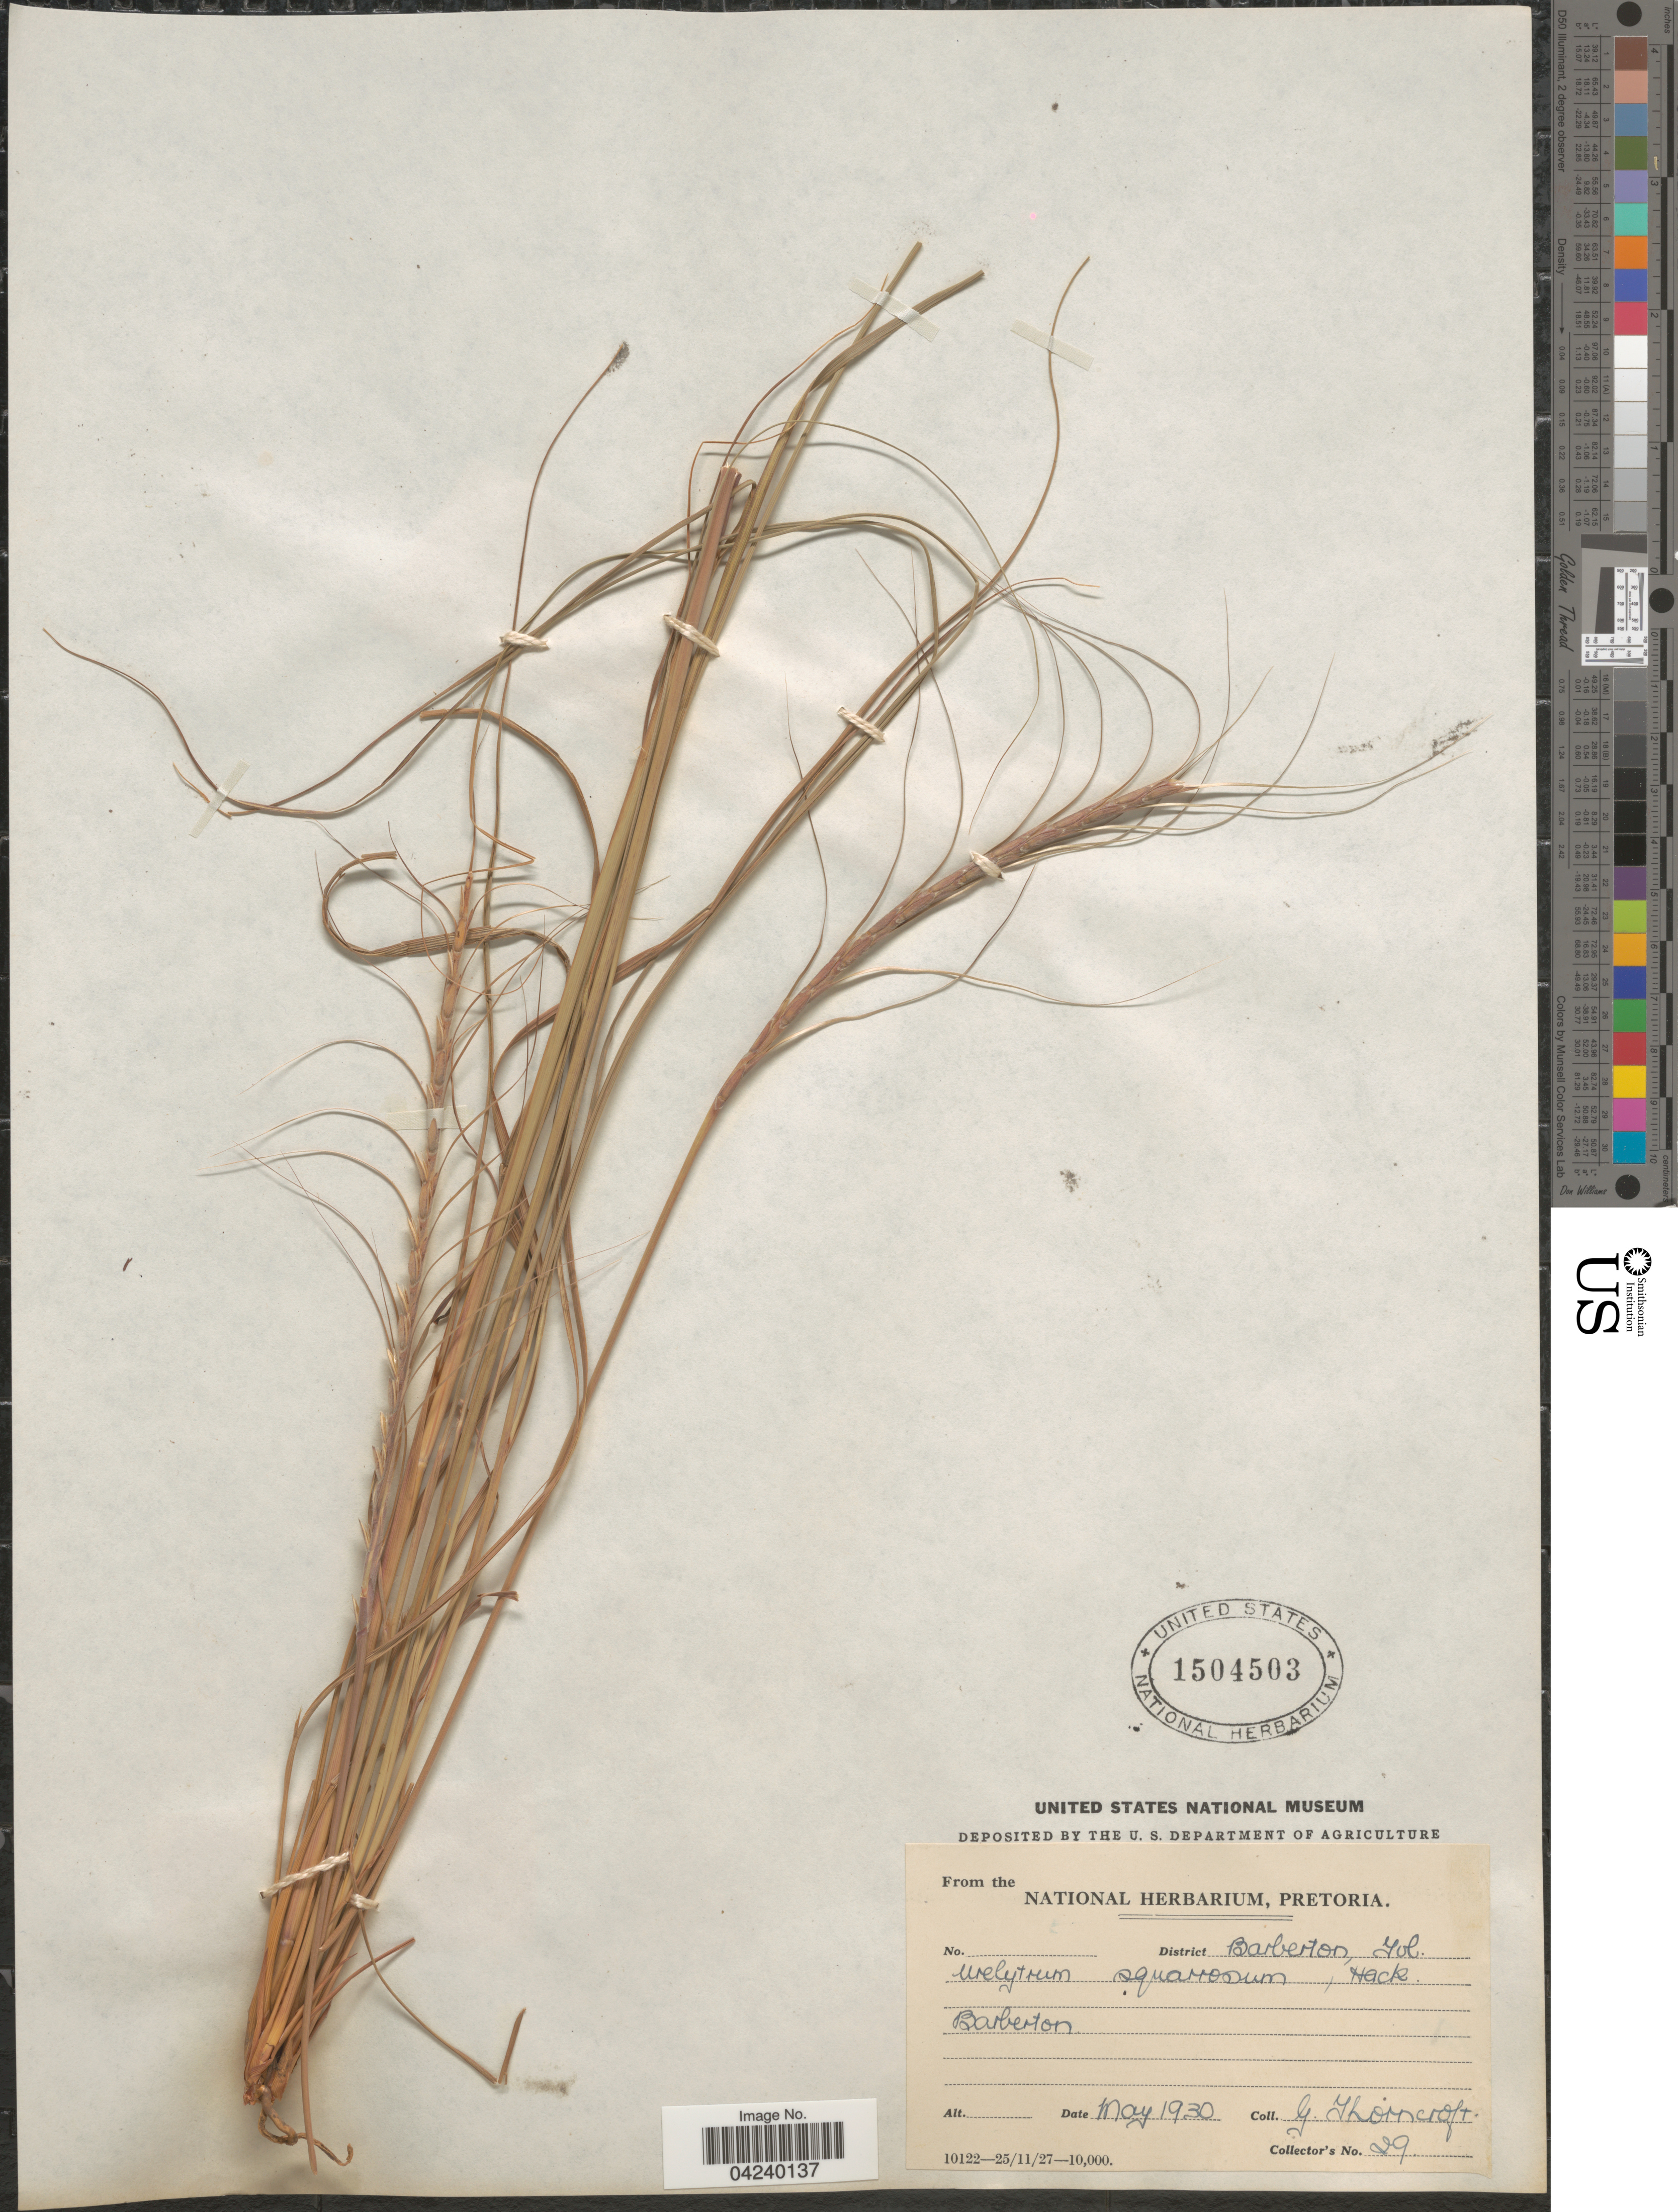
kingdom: Plantae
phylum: Tracheophyta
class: Liliopsida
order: Poales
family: Poaceae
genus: Urelytrum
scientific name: Urelytrum agropyroides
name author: (Hack.) Hack.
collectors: G. Thorncroft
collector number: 29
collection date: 1930-05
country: South Africa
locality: District Barberton. Barberton.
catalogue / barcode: US 1504503